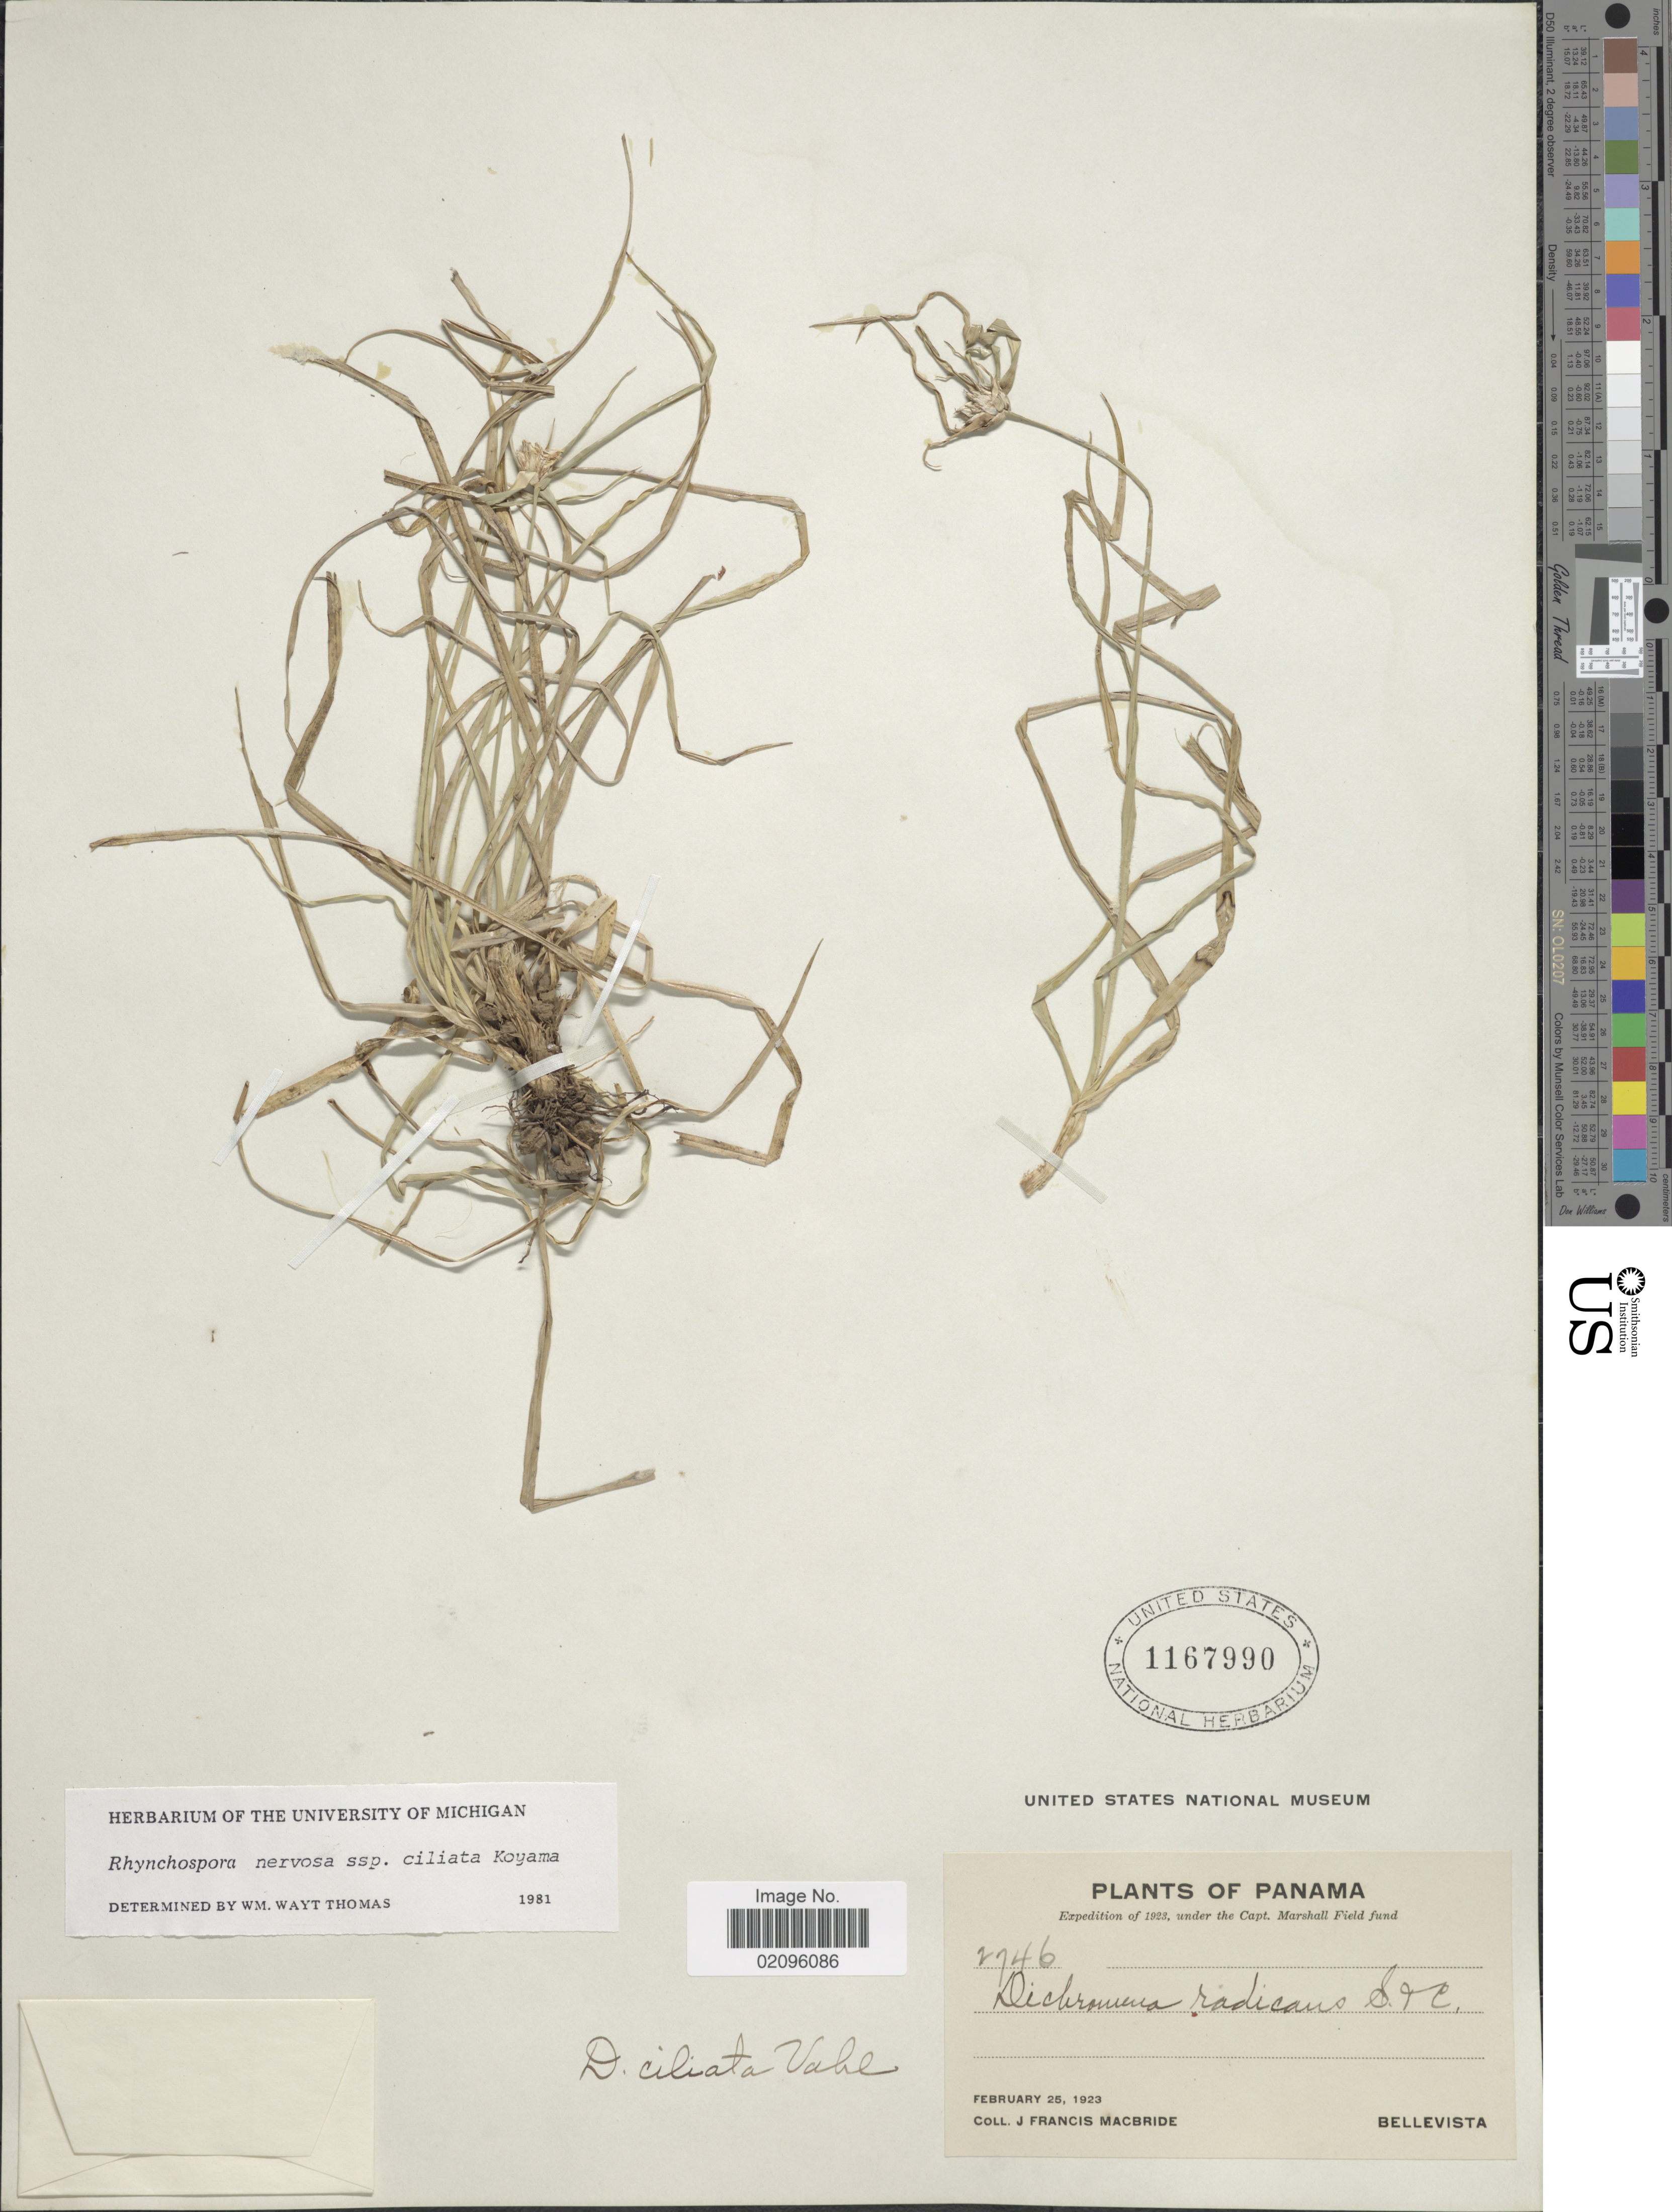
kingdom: Plantae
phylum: Tracheophyta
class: Liliopsida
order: Poales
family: Cyperaceae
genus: Rhynchospora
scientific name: Rhynchospora nervosa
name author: (Vahl) Boeckeler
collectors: J. F. Macbride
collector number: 2746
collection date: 1923-02-25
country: Panama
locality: Bellevista.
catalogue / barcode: US 1167990